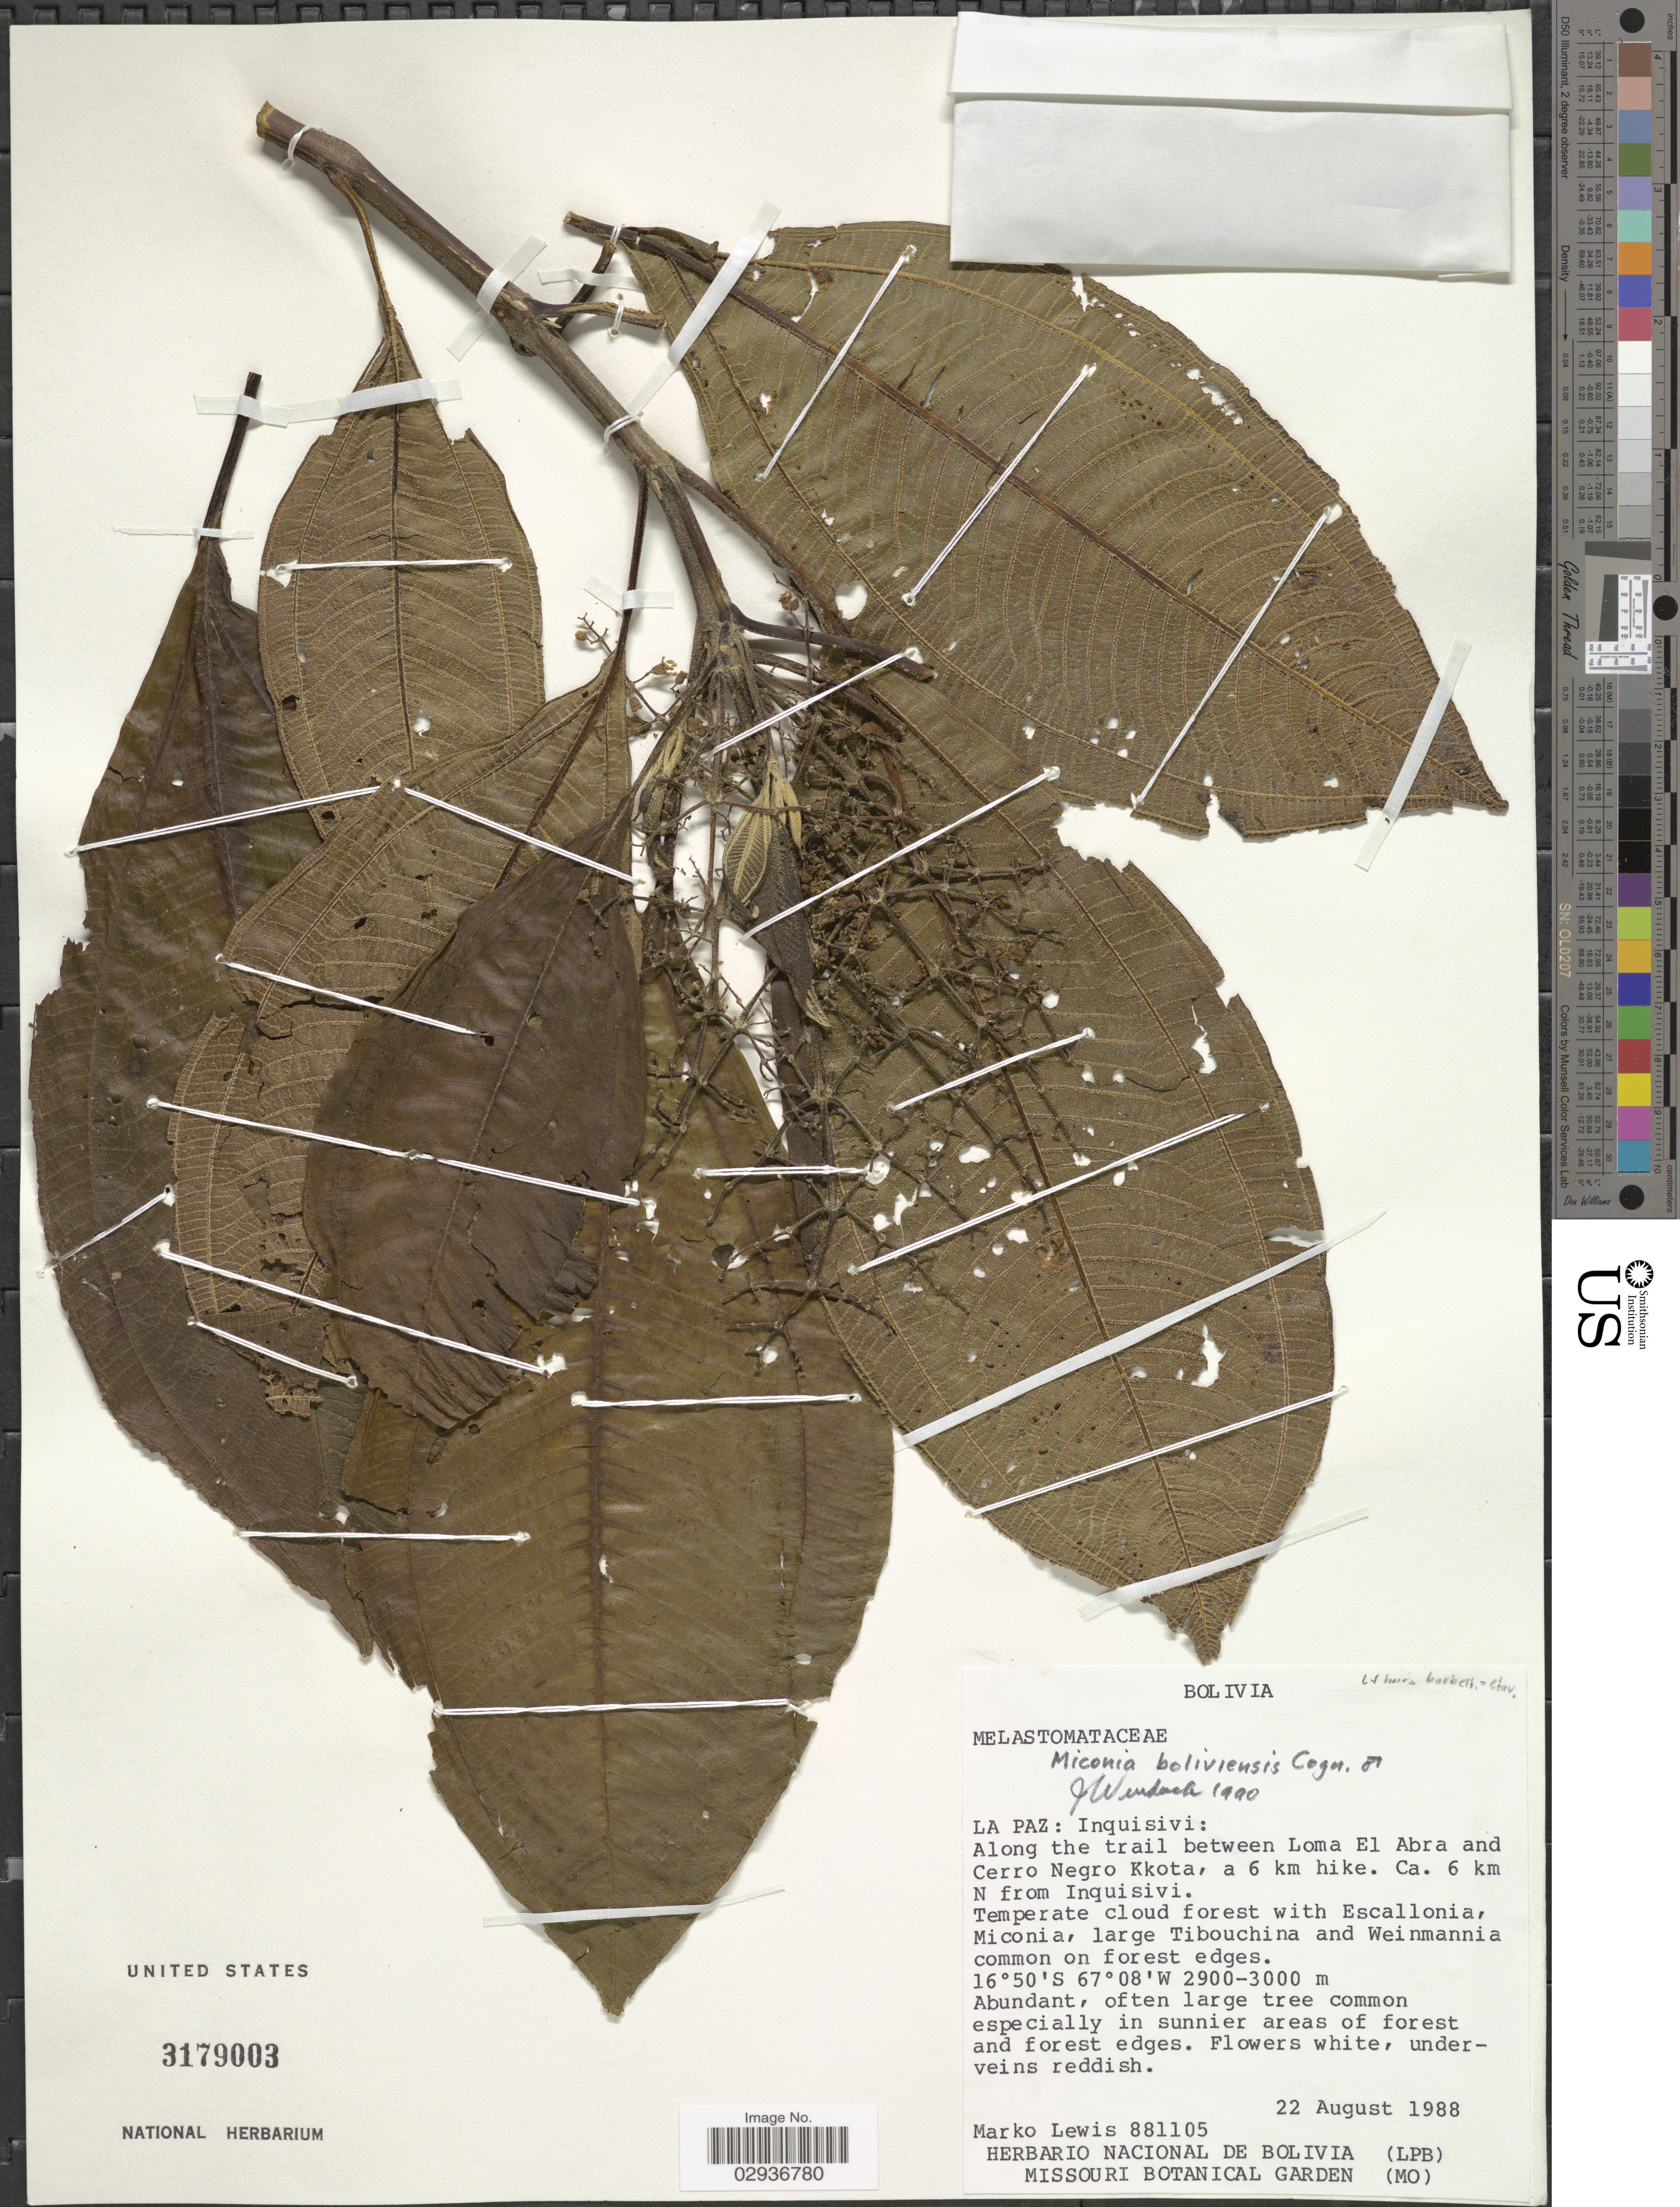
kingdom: Plantae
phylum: Tracheophyta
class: Magnoliopsida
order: Myrtales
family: Melastomataceae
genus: Miconia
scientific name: Miconia bolivarensis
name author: Wurdack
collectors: M. A. Lewis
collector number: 881105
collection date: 1988-08-22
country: Bolivia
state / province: La Paz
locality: Inquisivi: Along the trail between Loma El Abra and Cerro Negro Kkota, a 6 km hike. Ca. 6 km N from Inquisivi.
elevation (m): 2900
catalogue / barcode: US 3179003